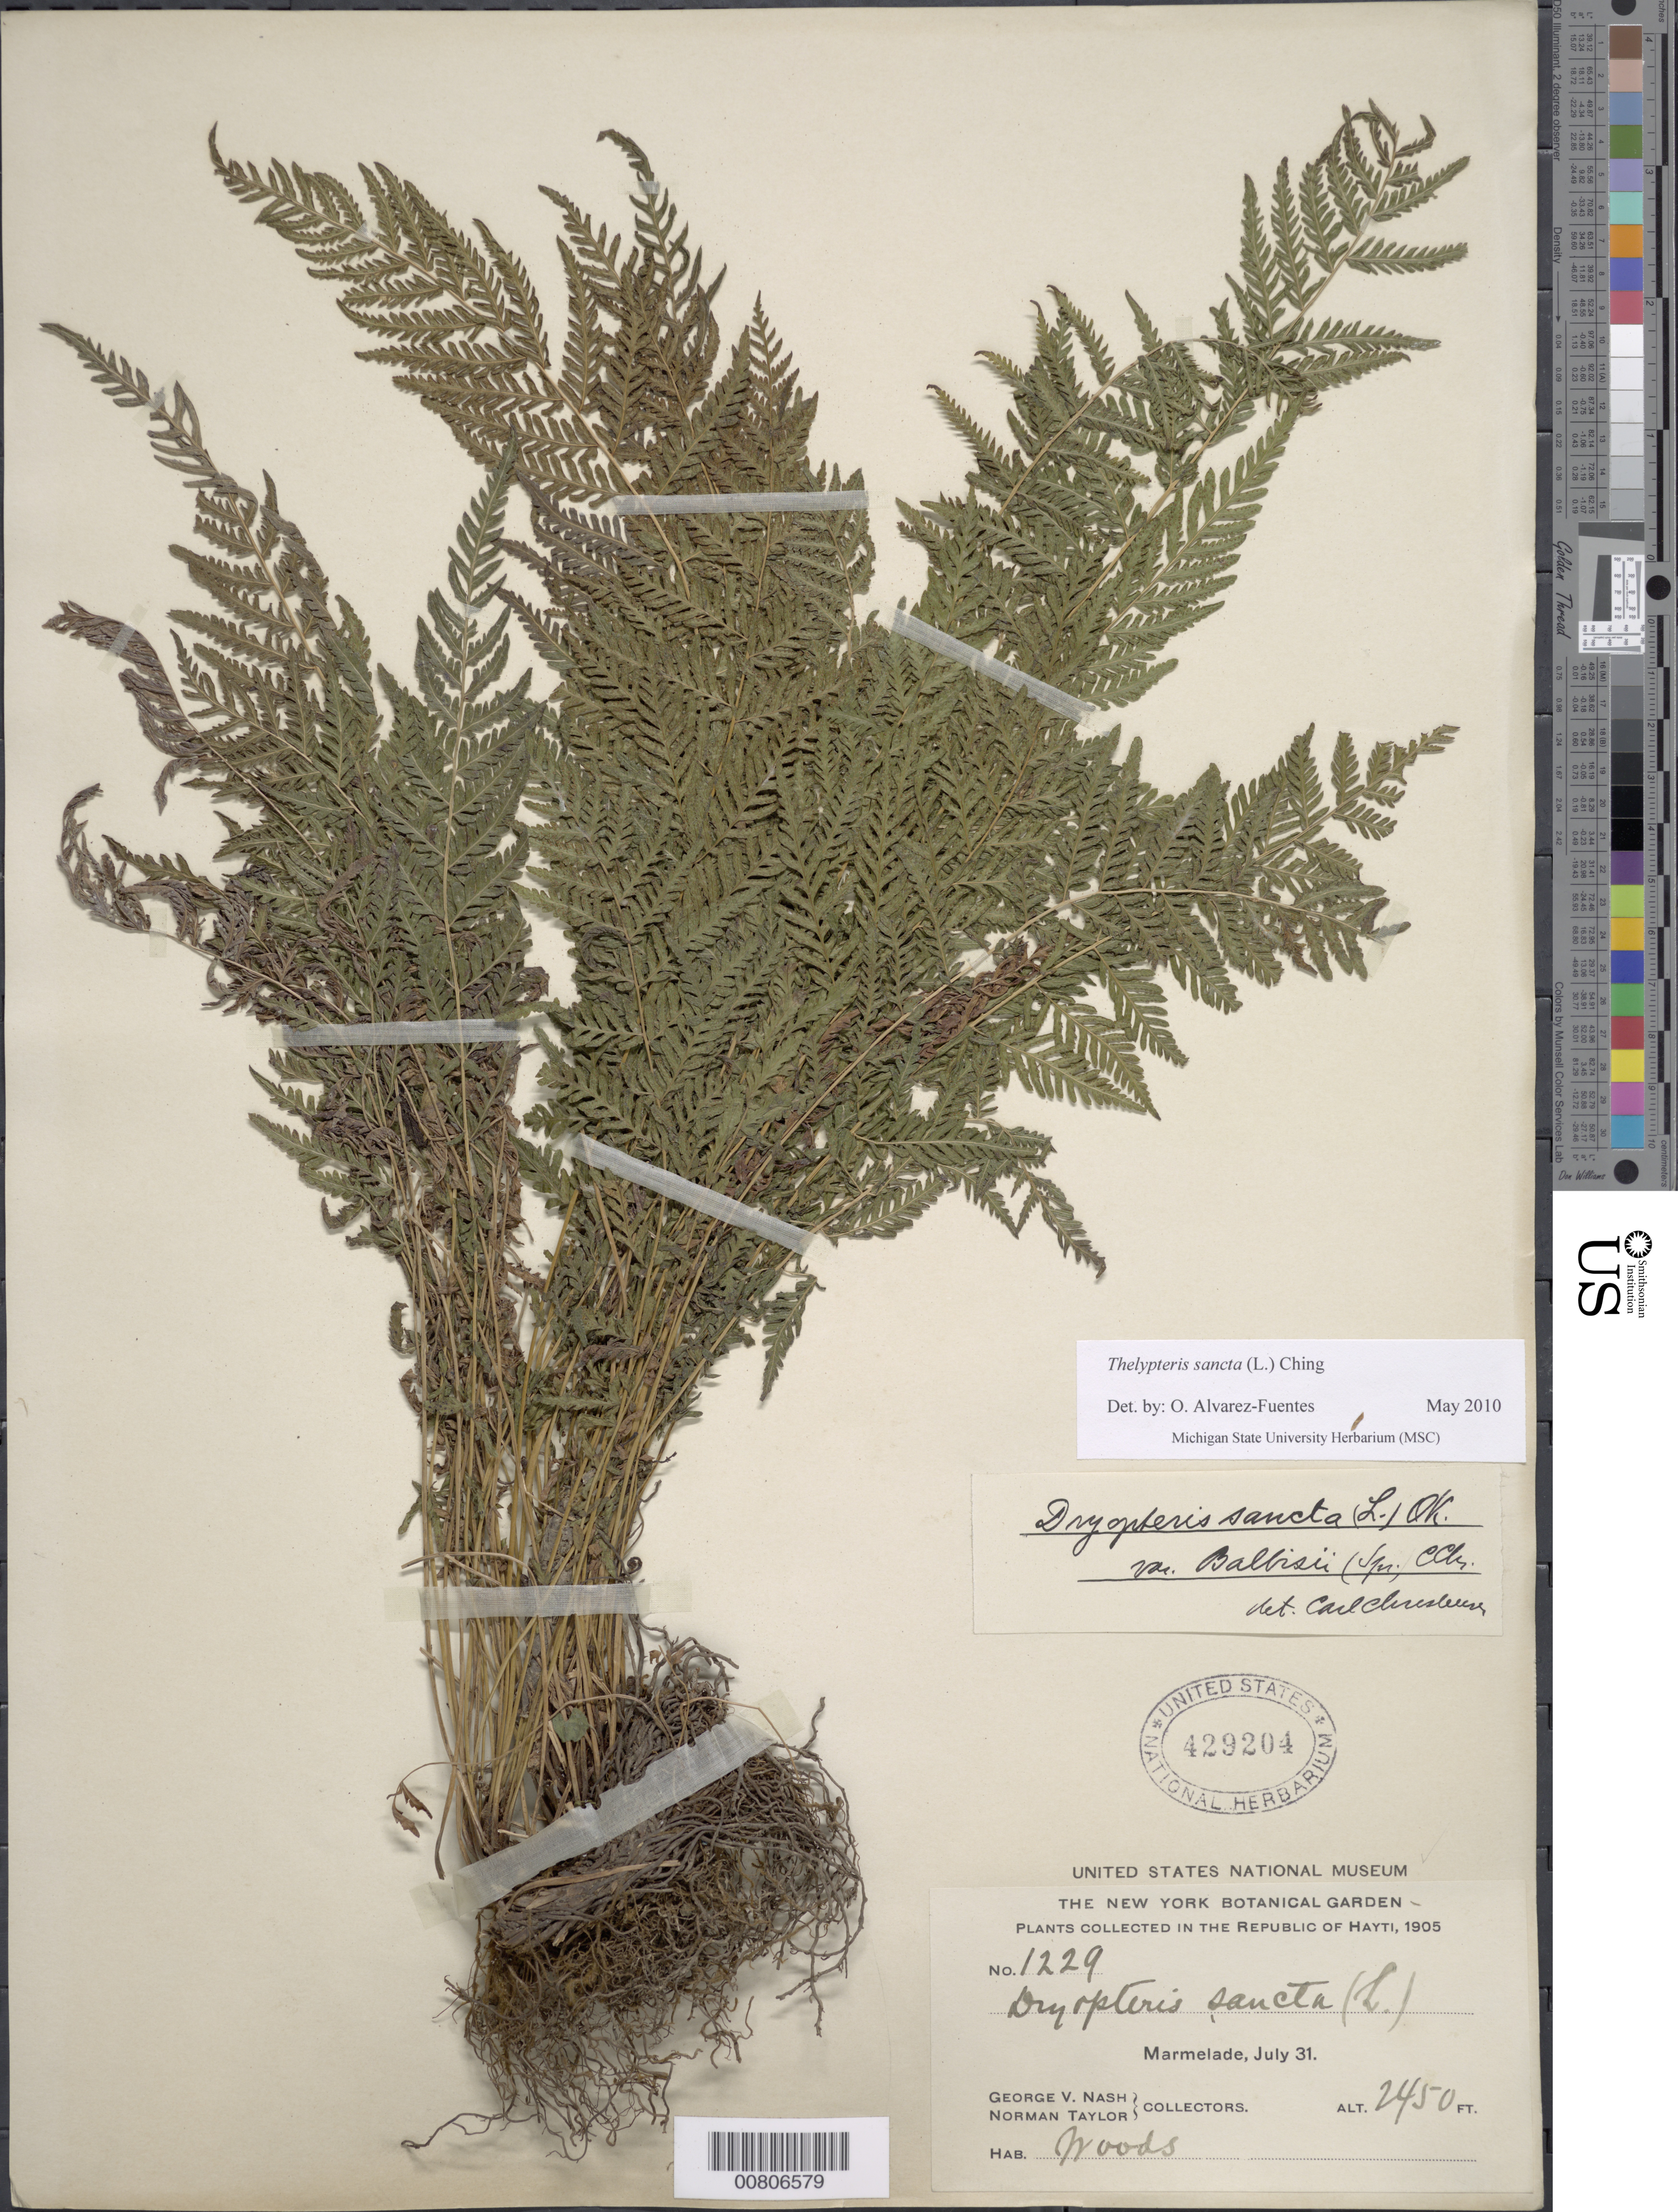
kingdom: Plantae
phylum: Tracheophyta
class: Polypodiopsida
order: Polypodiales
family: Thelypteridaceae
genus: Amauropelta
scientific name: Amauropelta sancta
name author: (L.) Pic. Serm.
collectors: G. V. Nash & N. Taylor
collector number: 1229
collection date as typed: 31 Jul 1905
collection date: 1905-07-31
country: Haiti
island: Hispaniola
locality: Marmelade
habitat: Woods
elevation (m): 747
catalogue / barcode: US 429204